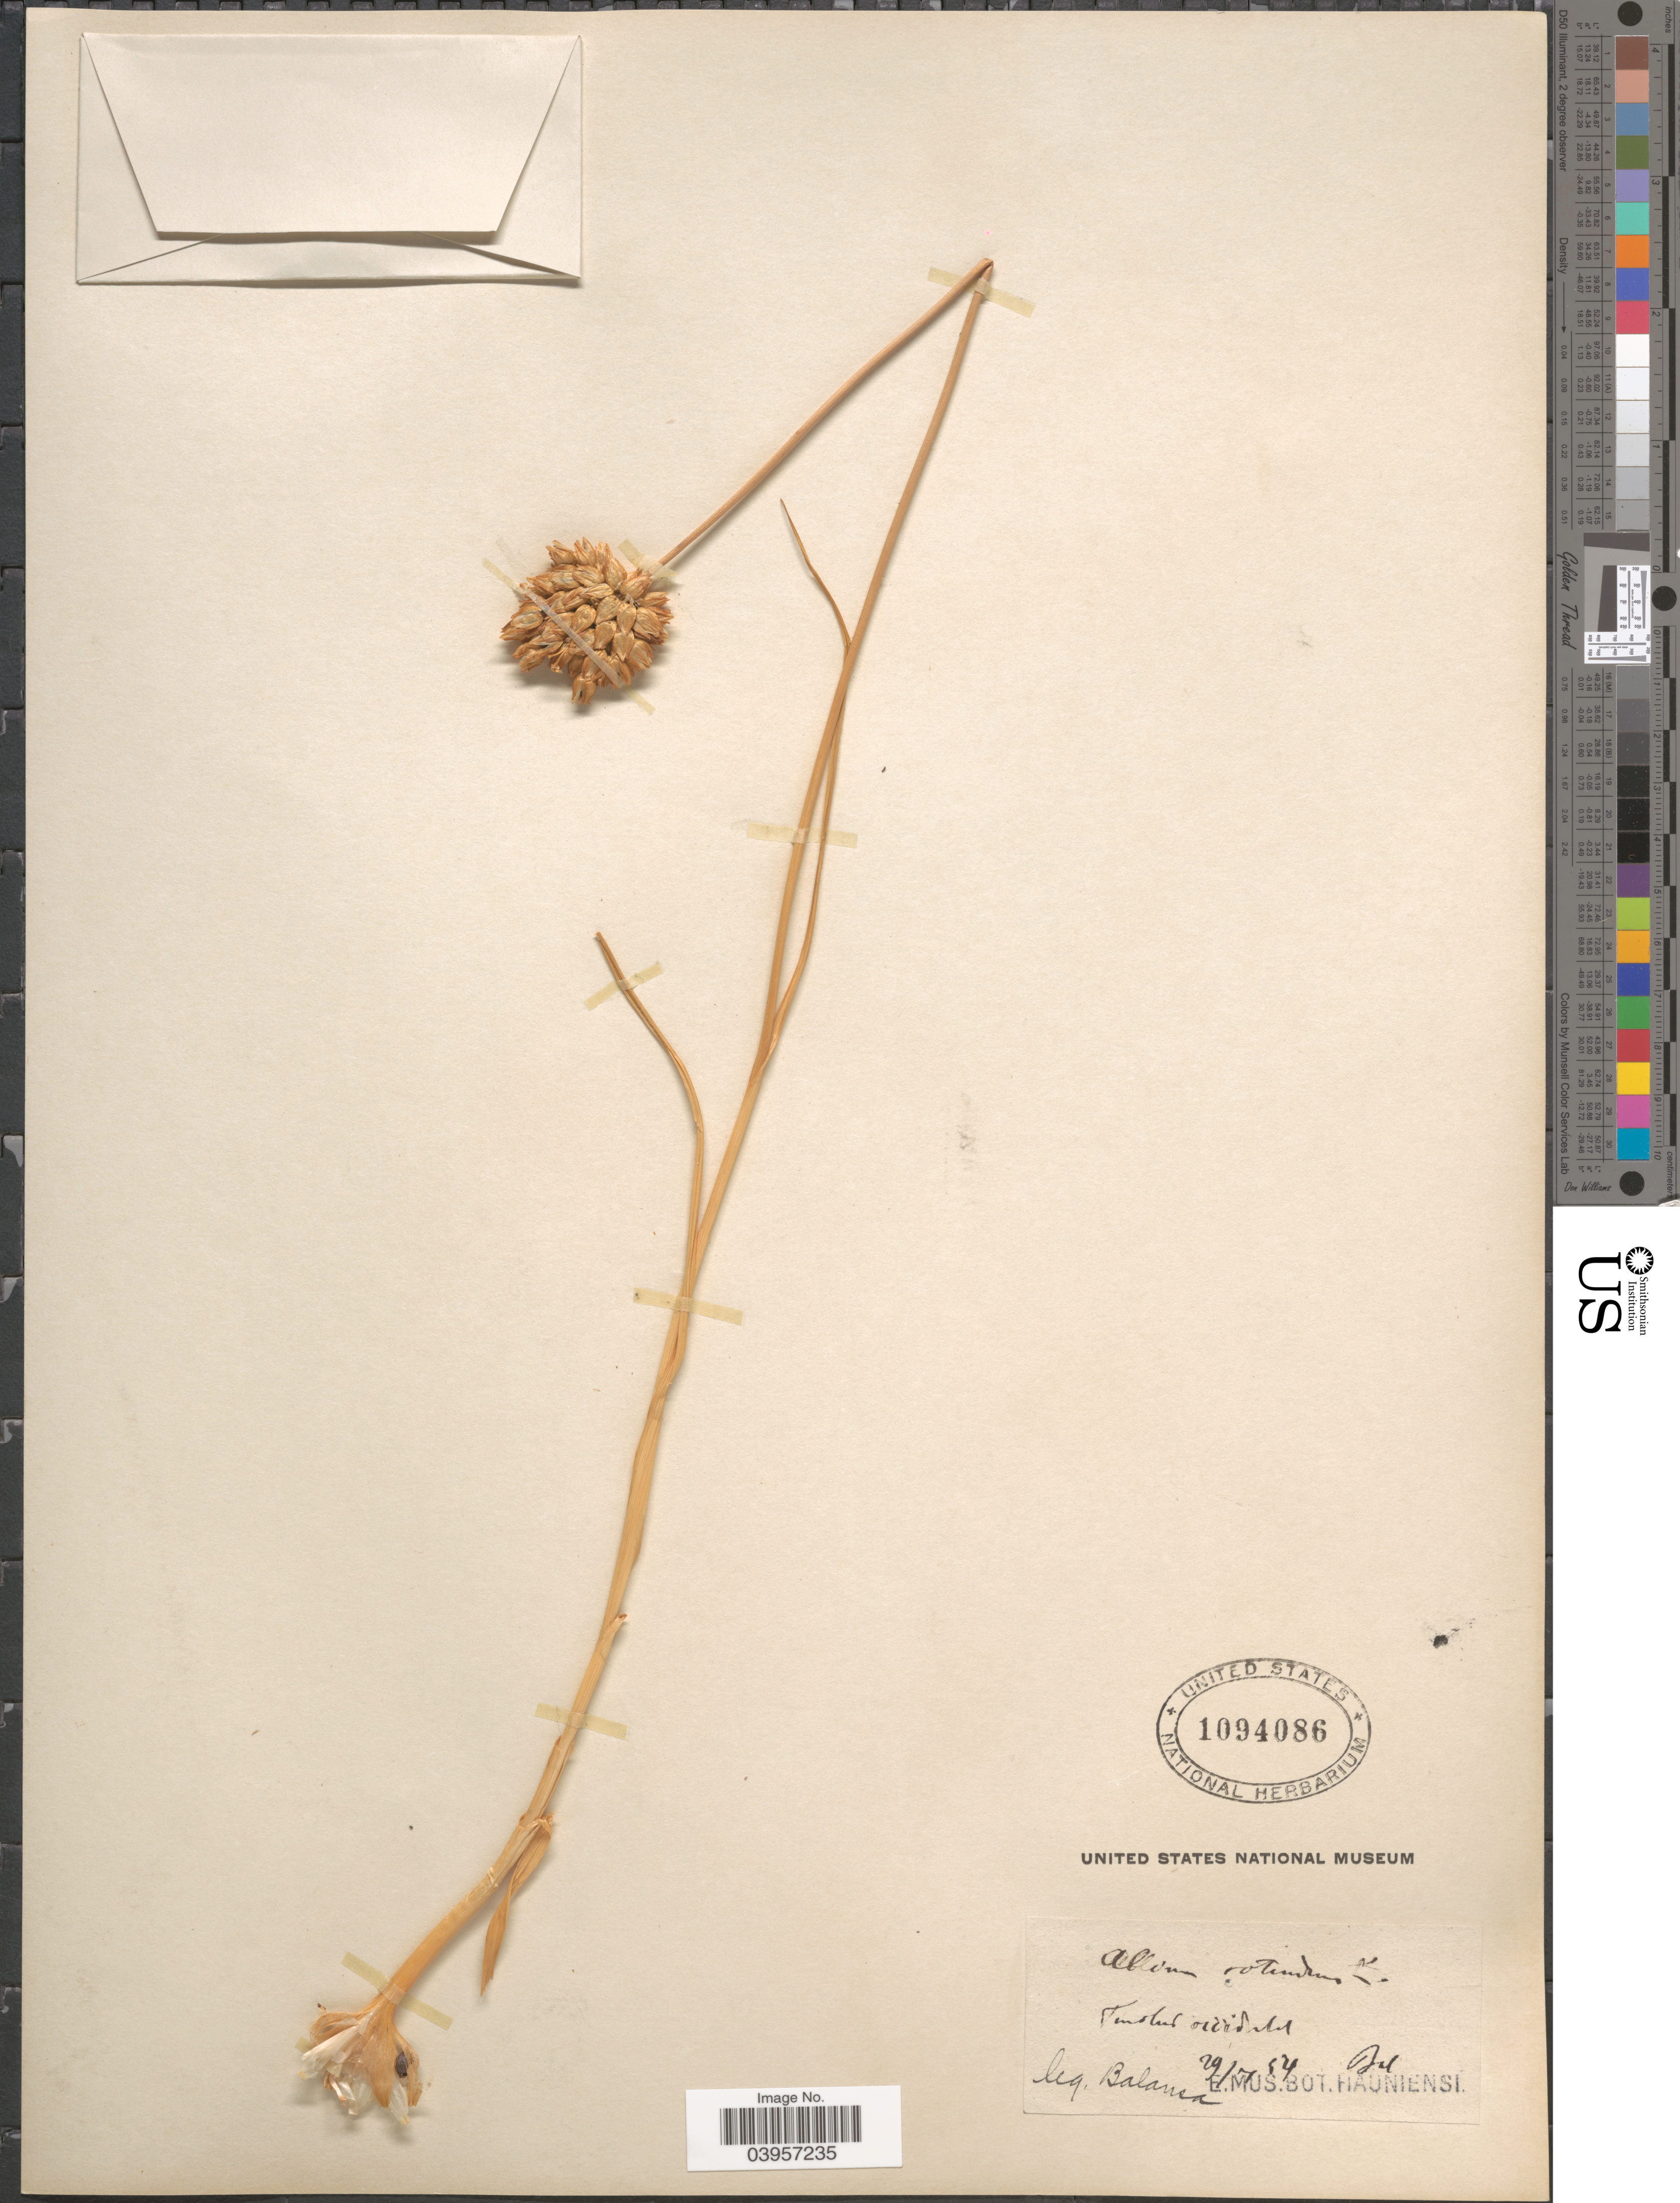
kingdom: Plantae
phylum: Tracheophyta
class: Liliopsida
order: Asparagales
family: Amaryllidaceae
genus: Allium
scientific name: Allium rotundum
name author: L.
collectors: -. Balansa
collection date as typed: Transcribed d/m/y: 29/7/84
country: Turkey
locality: Tarsus occidental.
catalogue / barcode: US 1094086